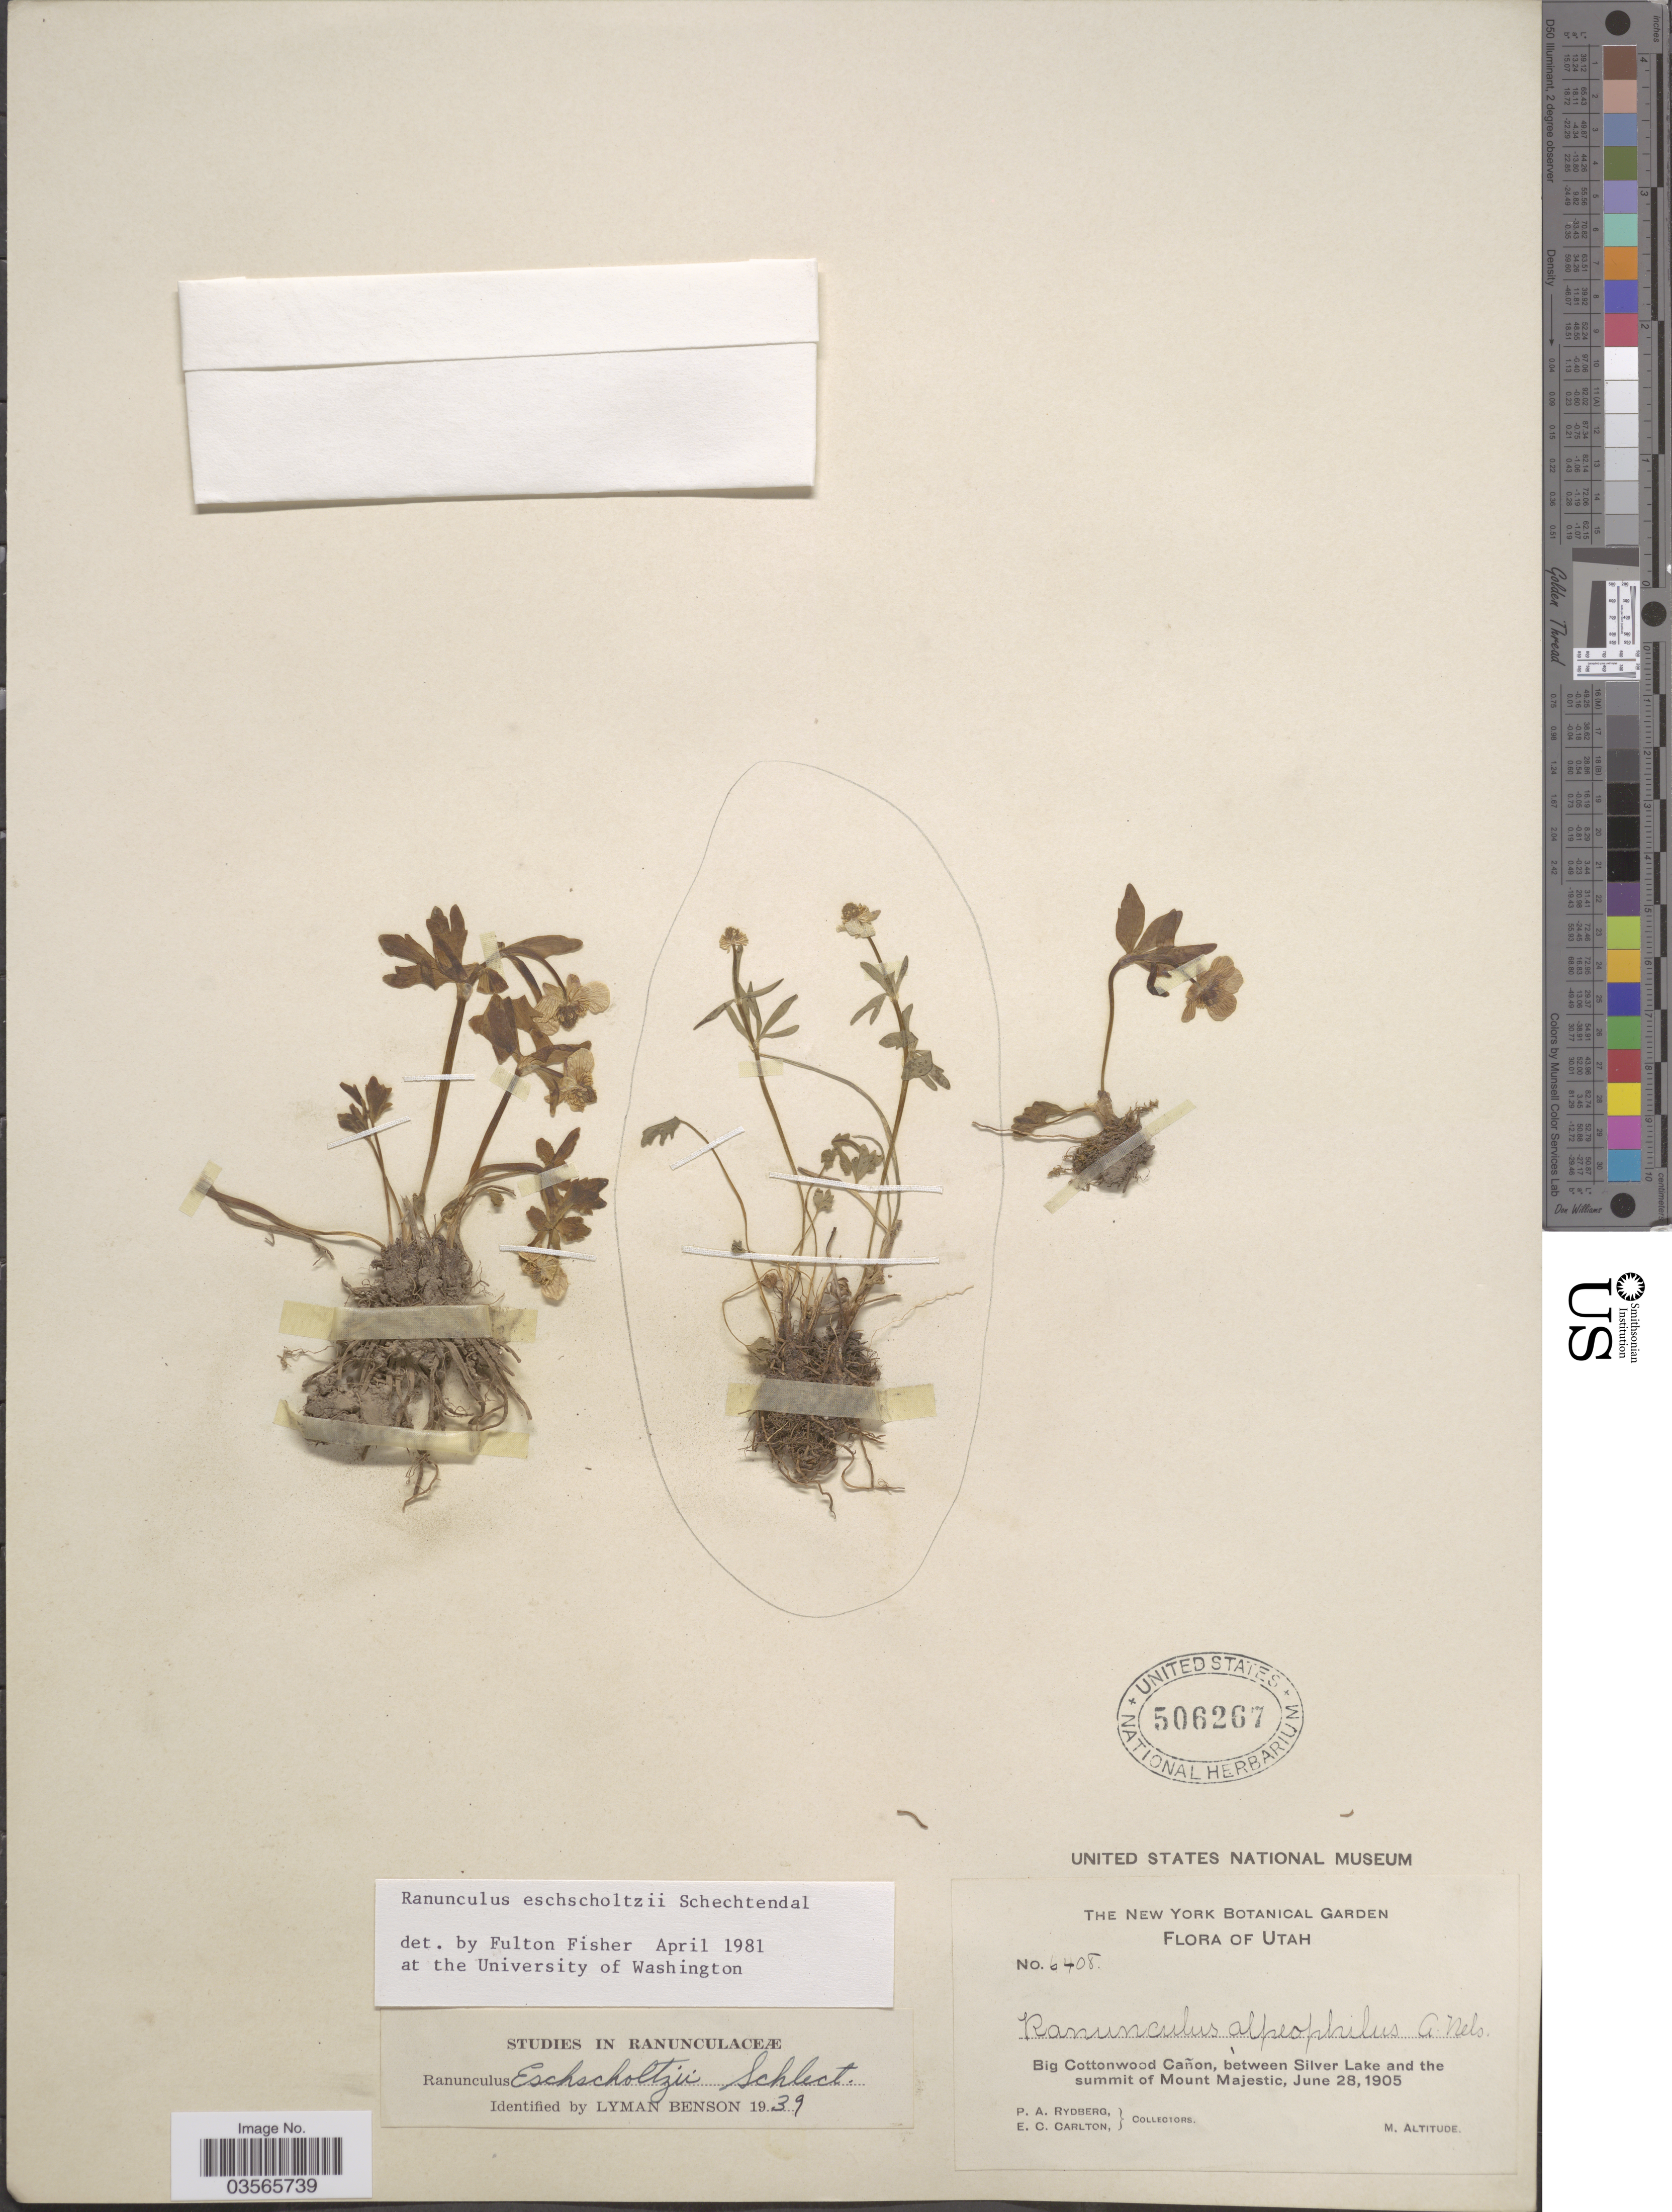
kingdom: Plantae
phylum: Tracheophyta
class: Magnoliopsida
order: Ranunculales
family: Ranunculaceae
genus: Ranunculus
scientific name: Ranunculus eschscholtzii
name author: Schltdl.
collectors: P. A. Rydberg & E. Carlton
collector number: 6408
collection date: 1905-06-28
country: United States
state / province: Utah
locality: Big Cottonwood Cañon, between Silver Lake and the summit of Mount Majestic.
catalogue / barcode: US 506267